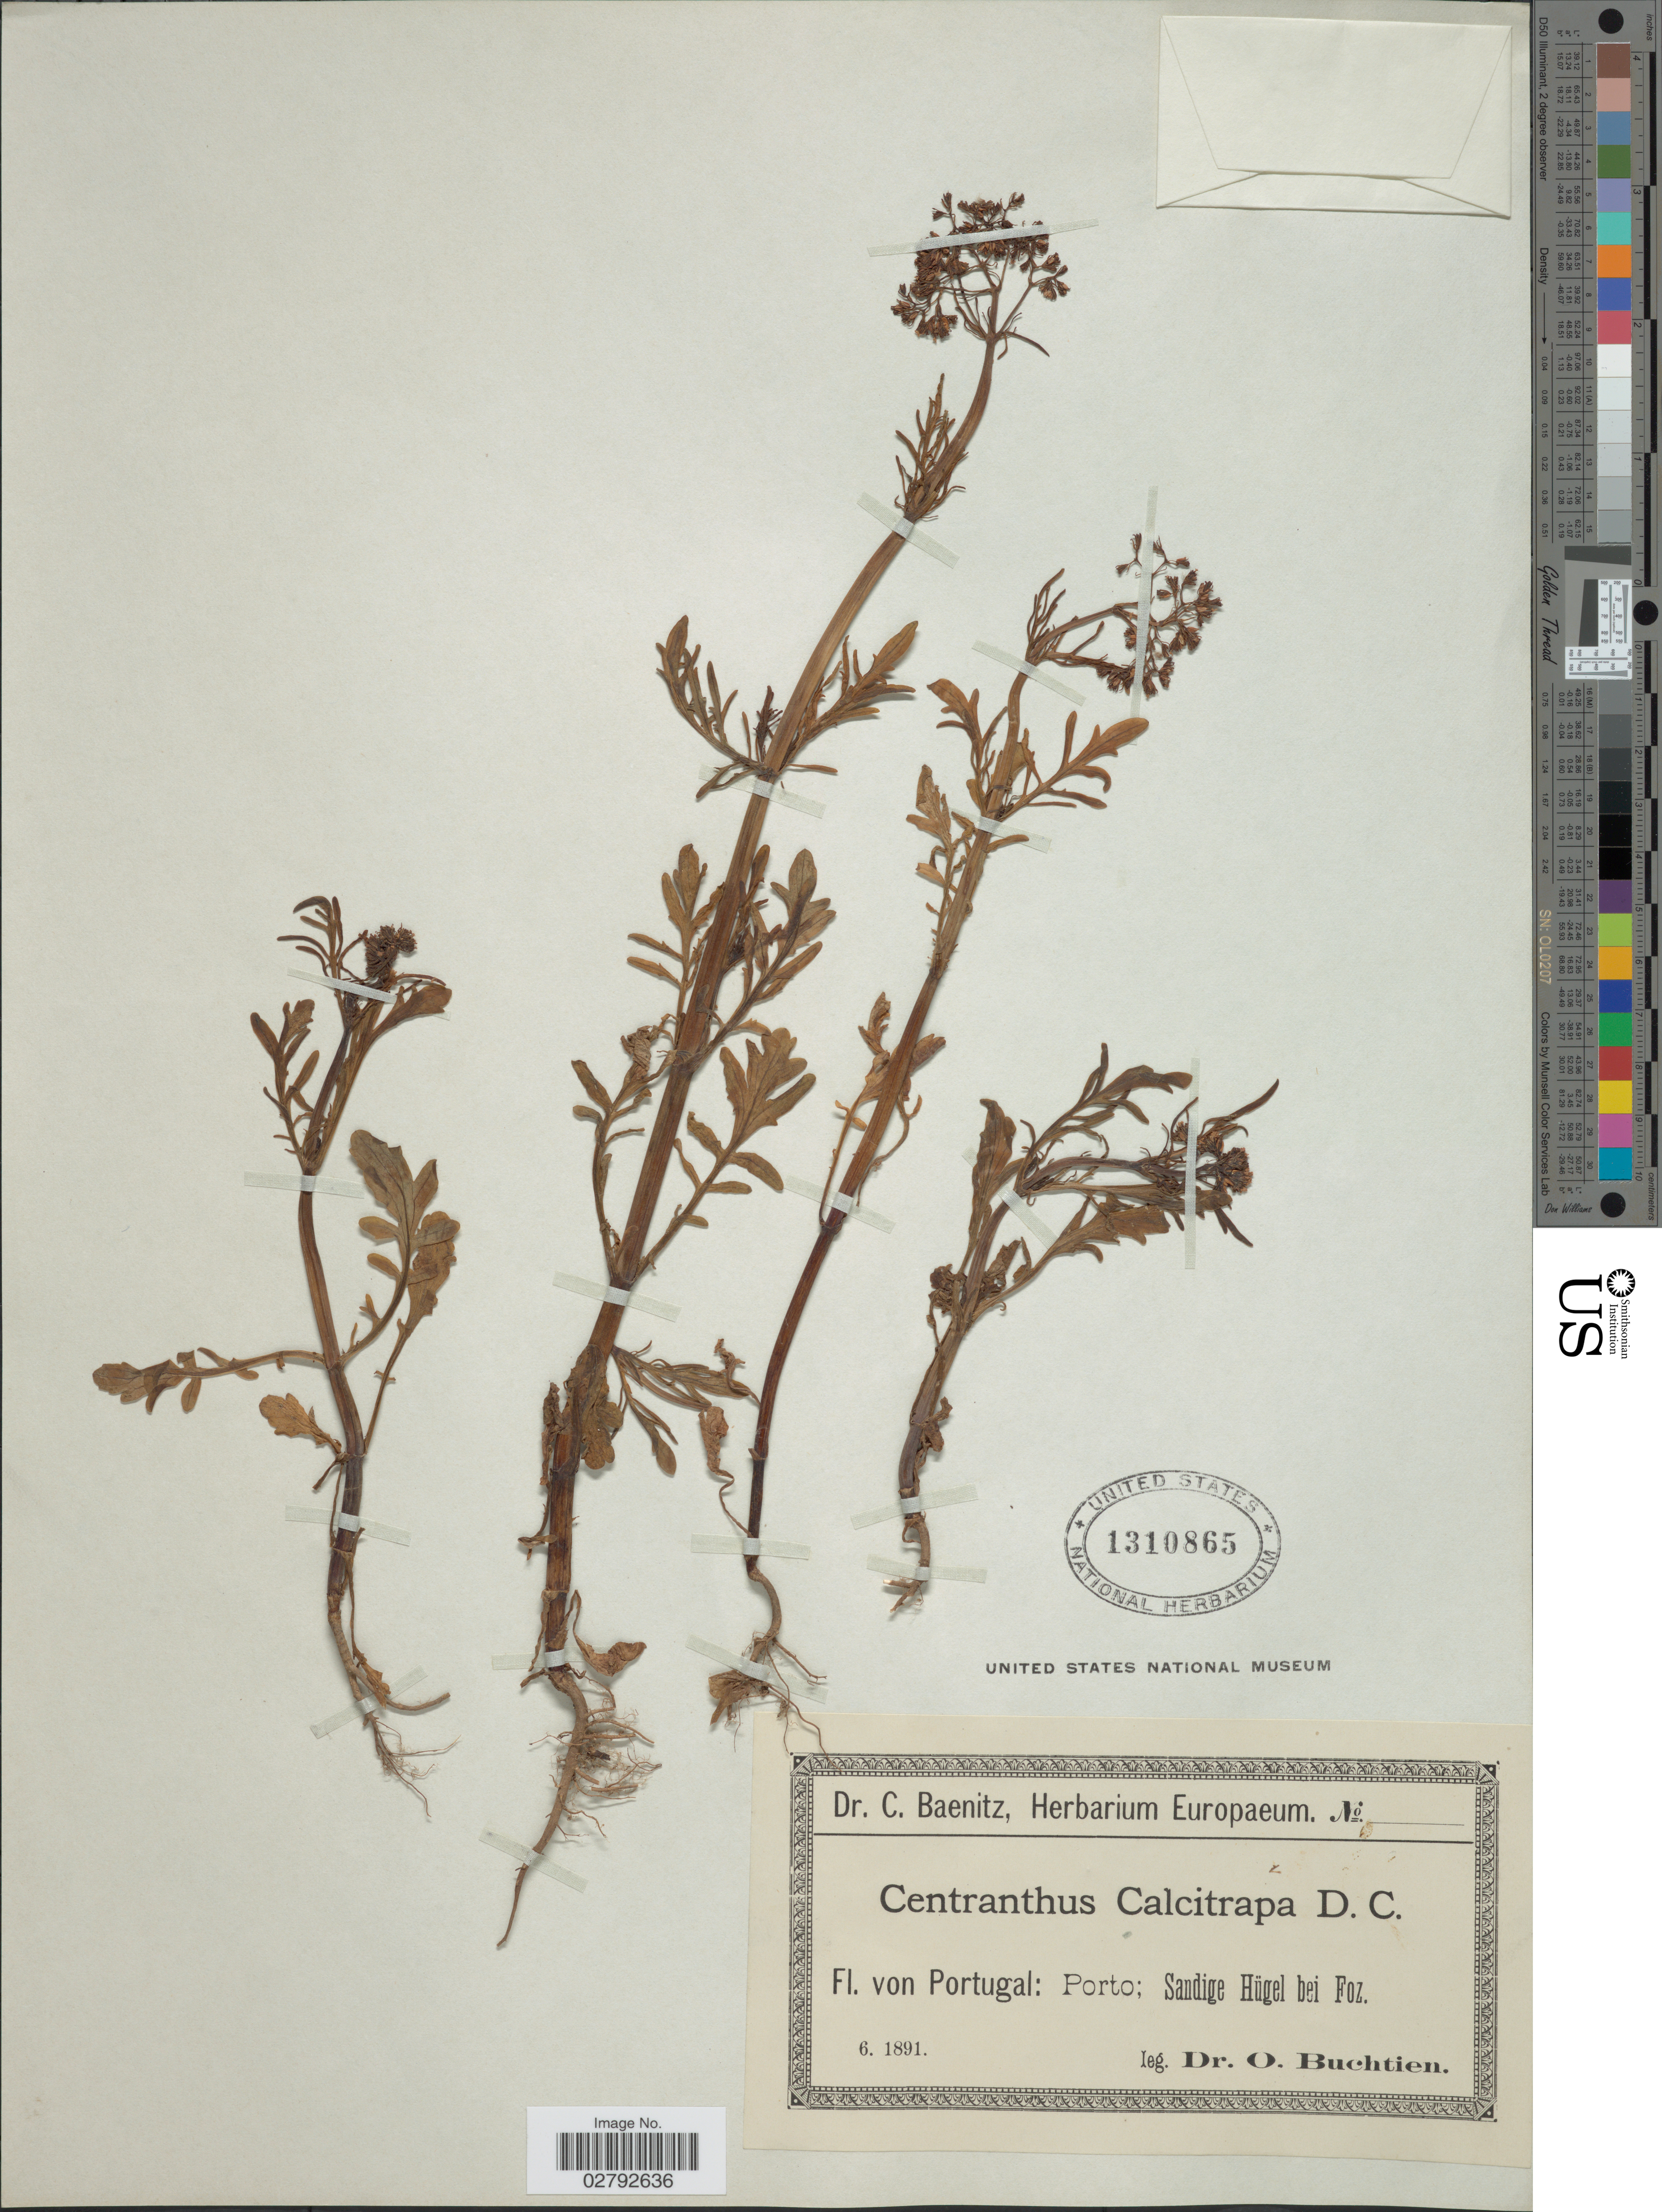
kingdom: Plantae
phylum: Tracheophyta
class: Magnoliopsida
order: Dipsacales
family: Caprifoliaceae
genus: Centranthus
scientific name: Centranthus calcitrapa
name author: DC.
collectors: O. Buchtien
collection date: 1891-06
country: Portugal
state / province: Porto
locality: Sandige Hügel bei Foz.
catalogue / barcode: US 1310865